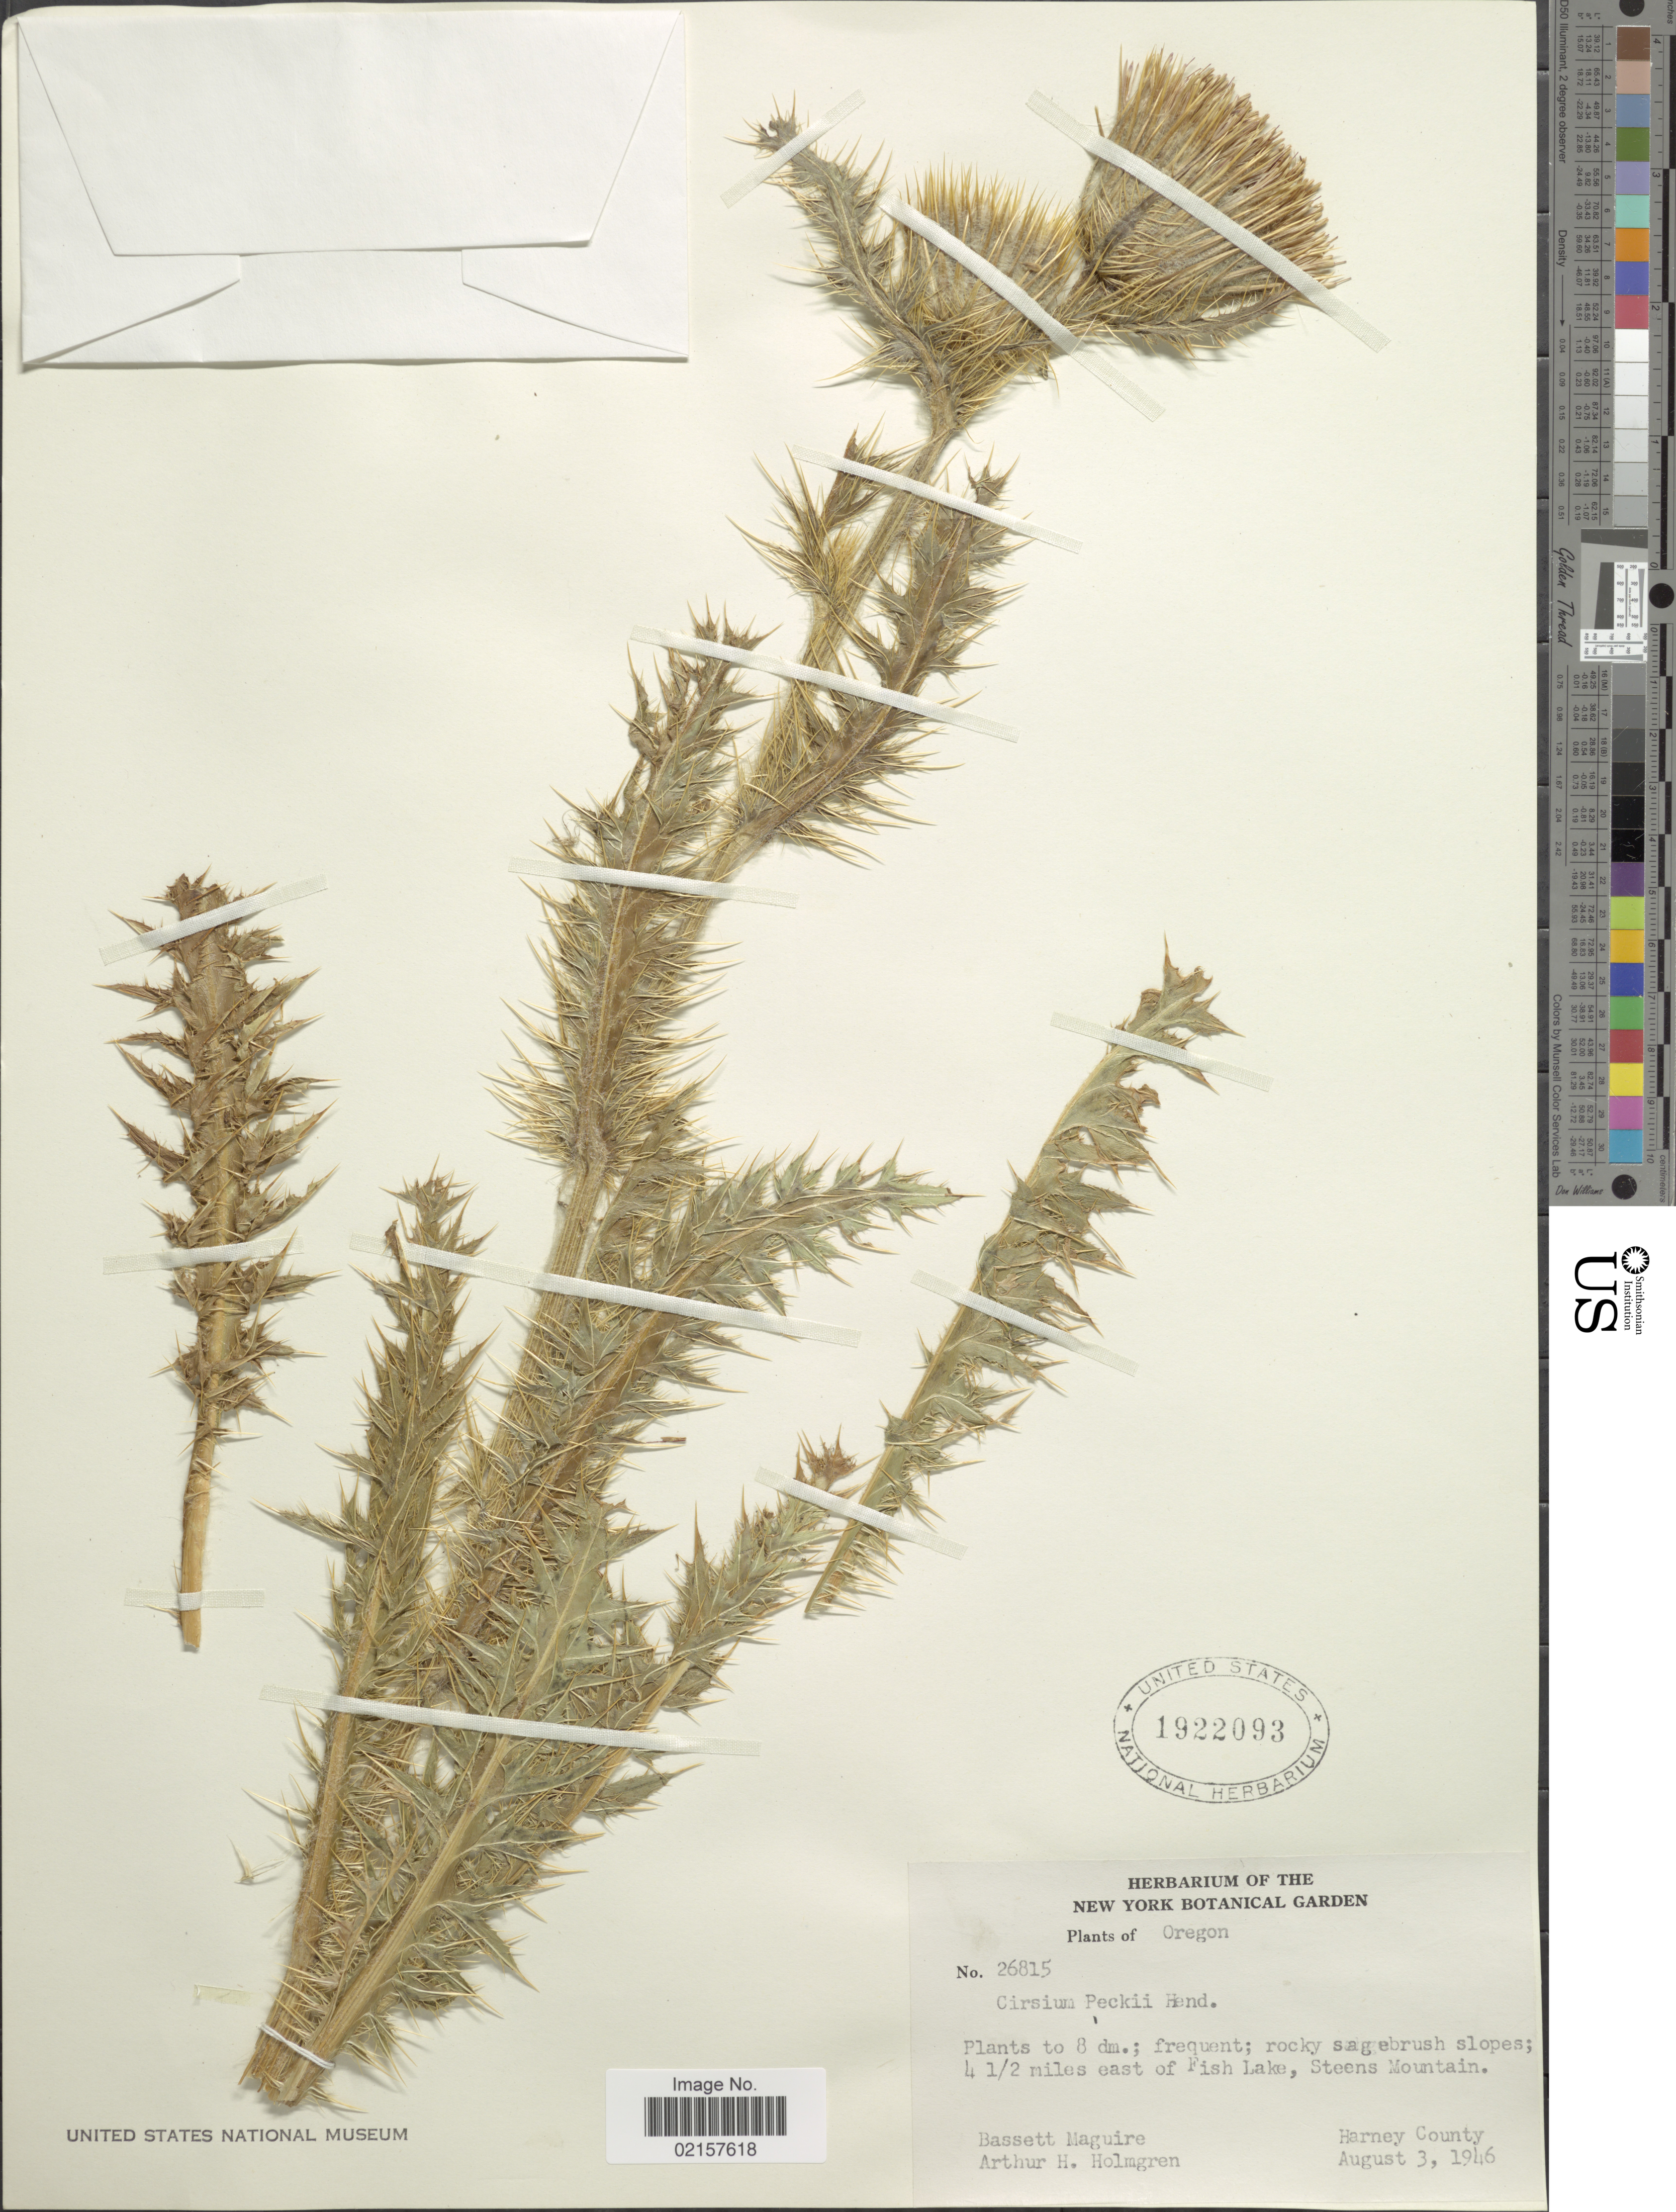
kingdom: Plantae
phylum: Tracheophyta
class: Magnoliopsida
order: Asterales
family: Asteraceae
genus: Cirsium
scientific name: Cirsium eatonii var. peckii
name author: (L.F. Hend.) D.J. Keil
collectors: B. Maguire & A. H. Holmgren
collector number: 26815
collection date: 1946-08-03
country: United States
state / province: Oregon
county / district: Harney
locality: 4 1/2 miles east of Fish lake, Steens Mountains, harney County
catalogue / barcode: US 1922093